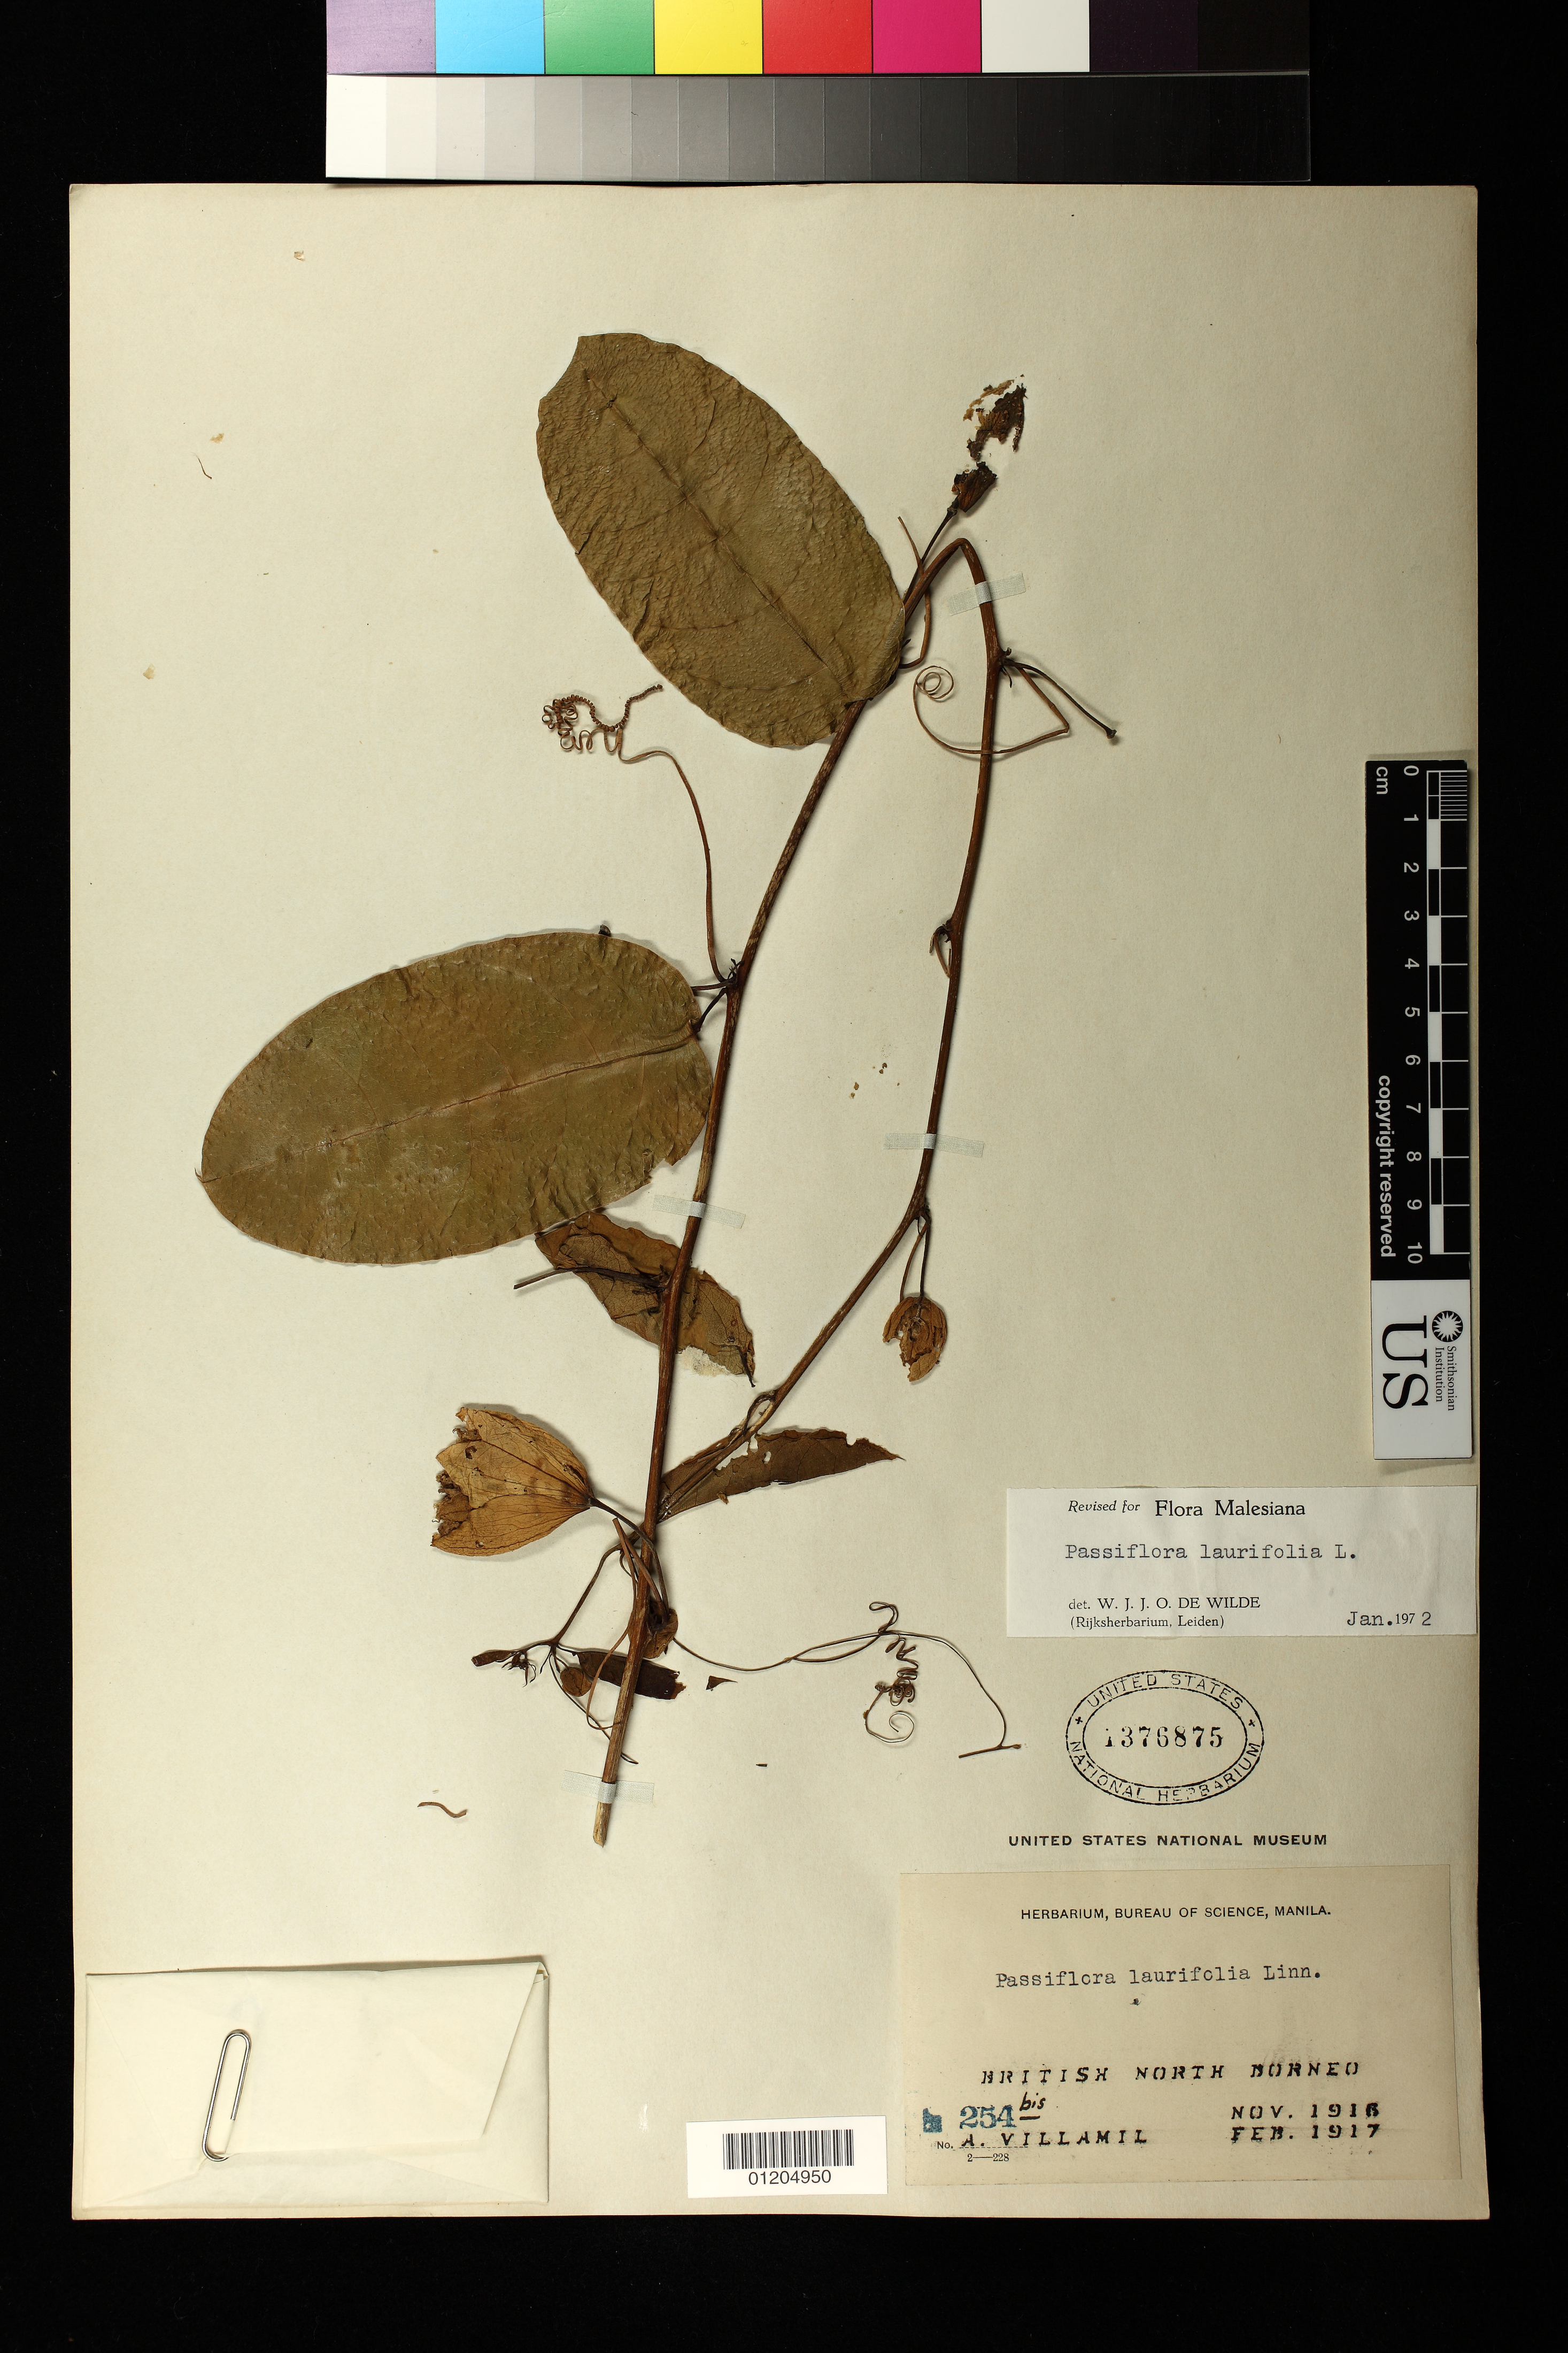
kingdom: Plantae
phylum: Tracheophyta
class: Magnoliopsida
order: Malpighiales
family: Passifloraceae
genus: Passiflora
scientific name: Passiflora laurifolia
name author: L.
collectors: A. Villamil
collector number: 254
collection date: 1916-11-01/1917-02-01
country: Malaysia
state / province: Sabah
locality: British North Borneo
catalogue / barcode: US 1376875